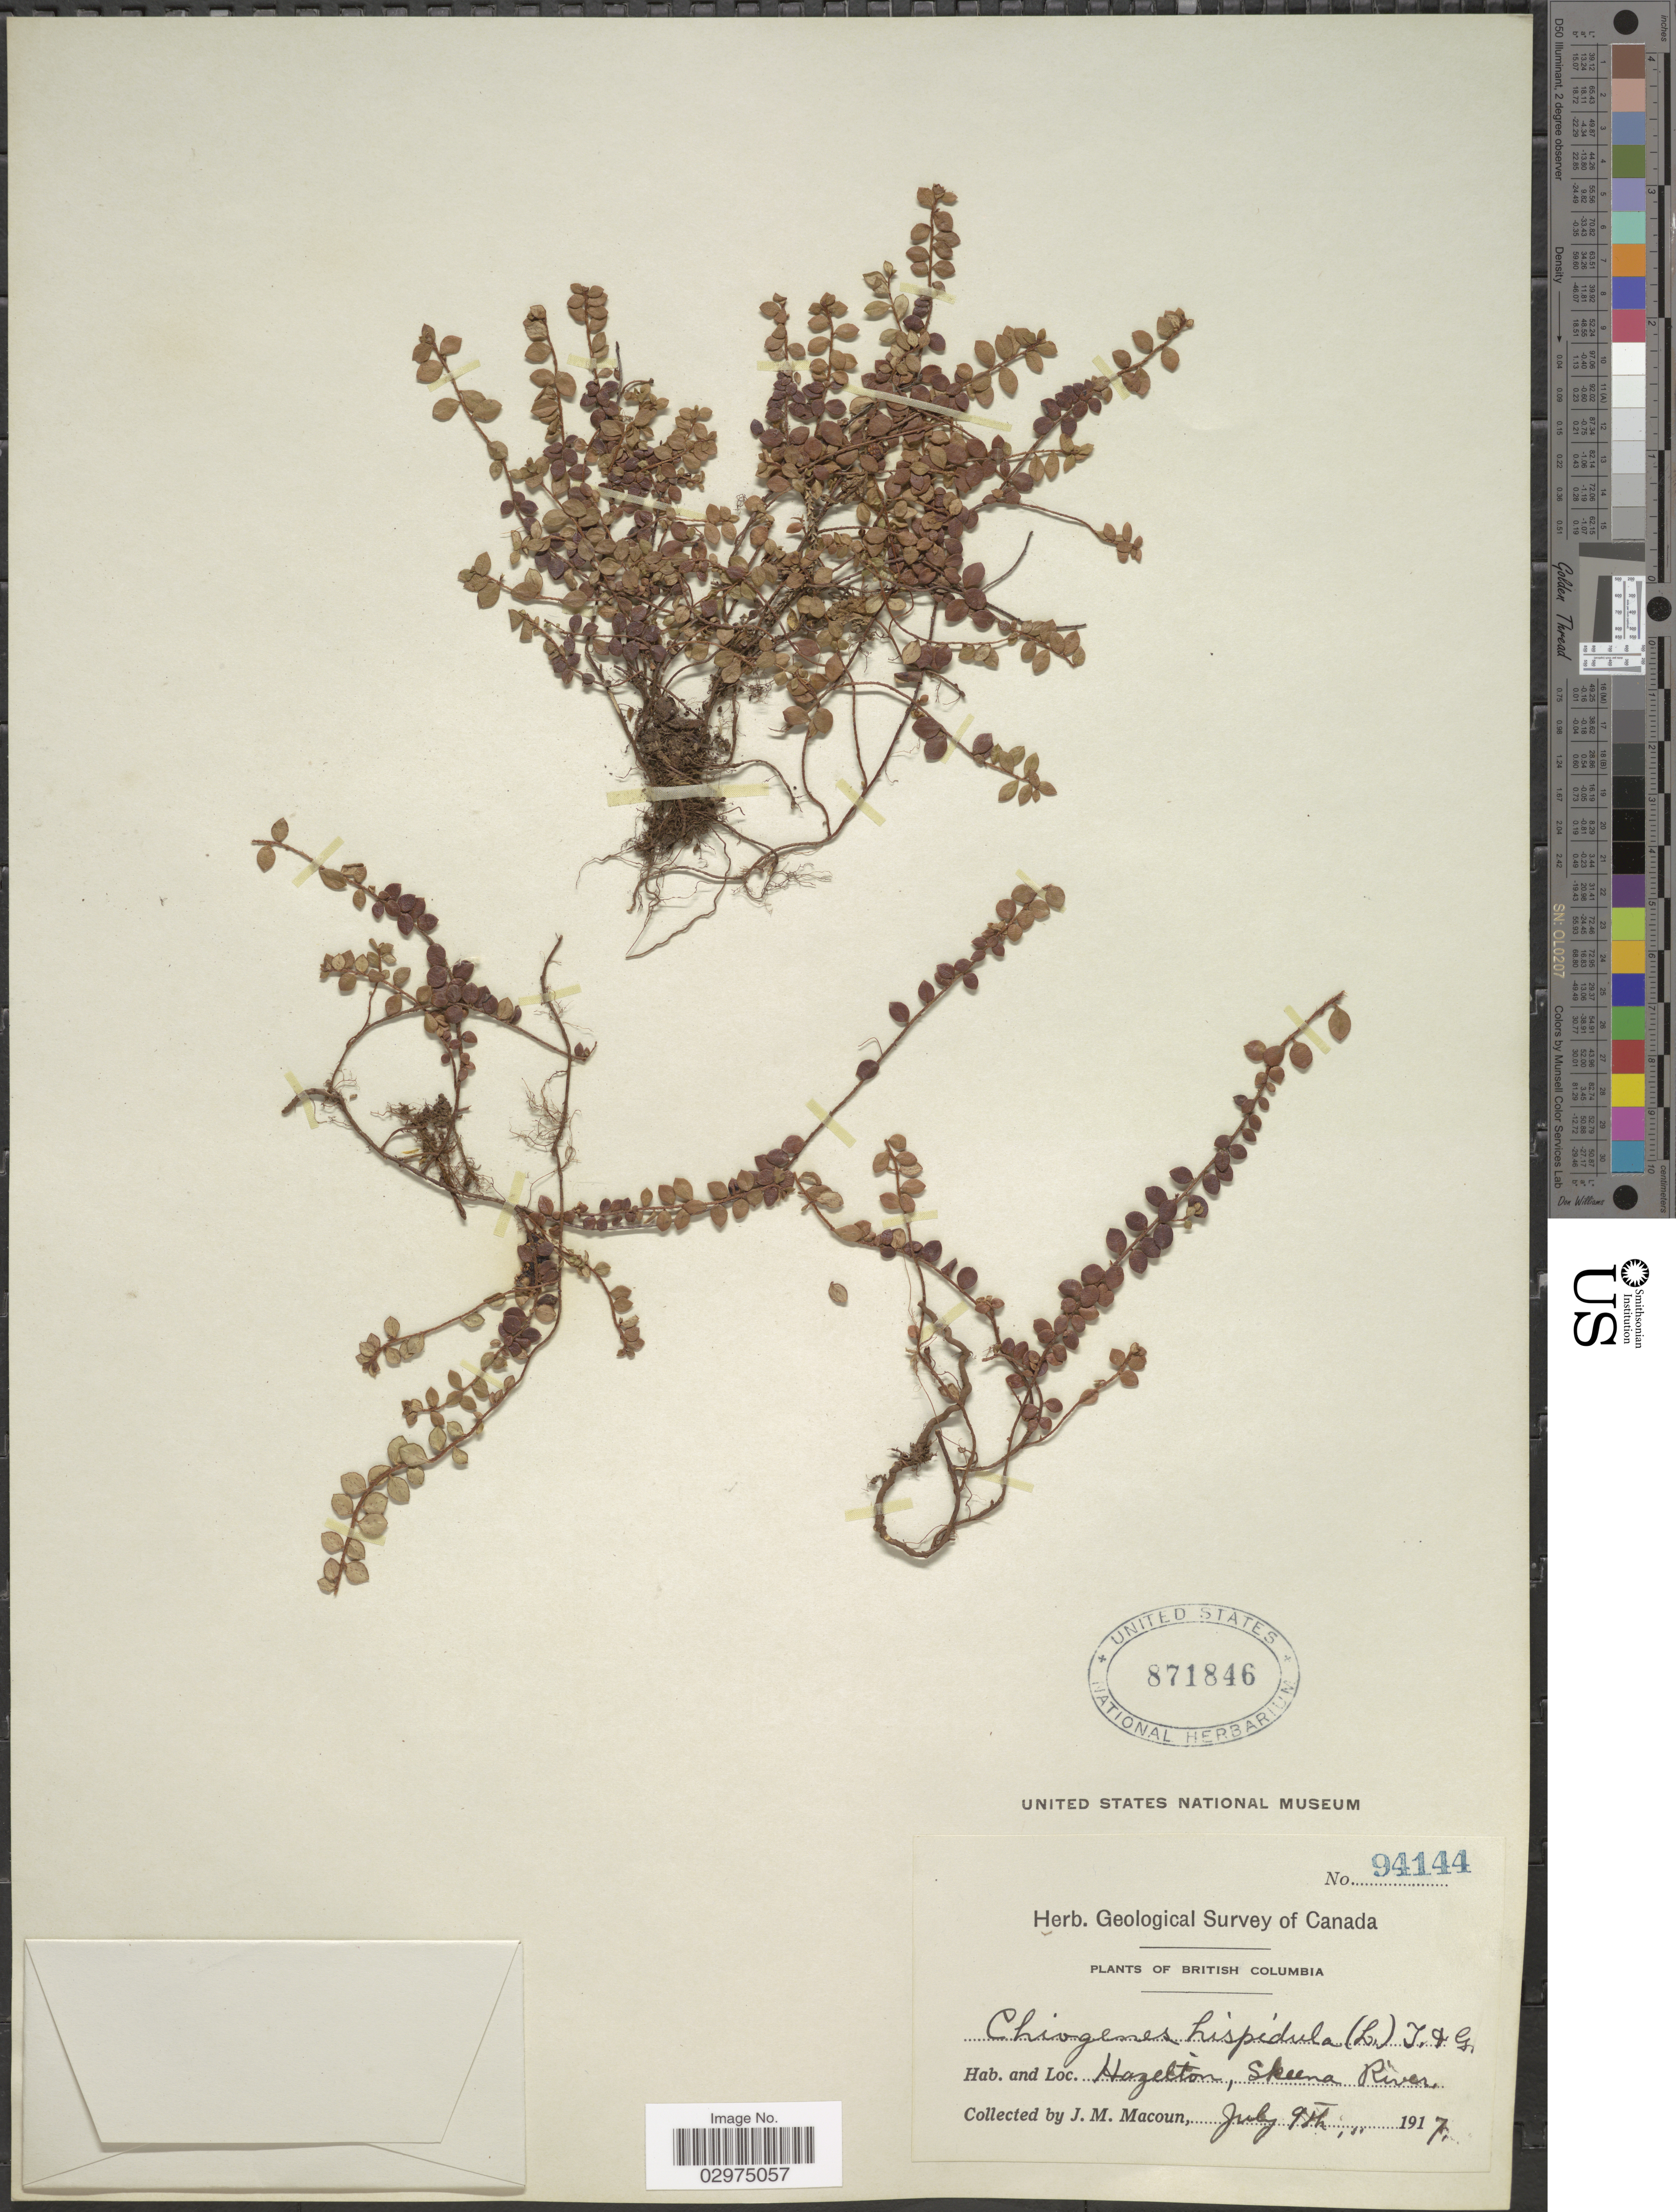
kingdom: Plantae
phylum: Tracheophyta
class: Magnoliopsida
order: Ericales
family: Ericaceae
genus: Gaultheria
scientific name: Gaultheria hispidula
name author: (L.) Muhl. ex Bigelow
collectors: J. M. Macoun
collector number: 94144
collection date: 1917-07-09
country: Canada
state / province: British Columbia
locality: Hazelton, Skeena River.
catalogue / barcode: US 871846